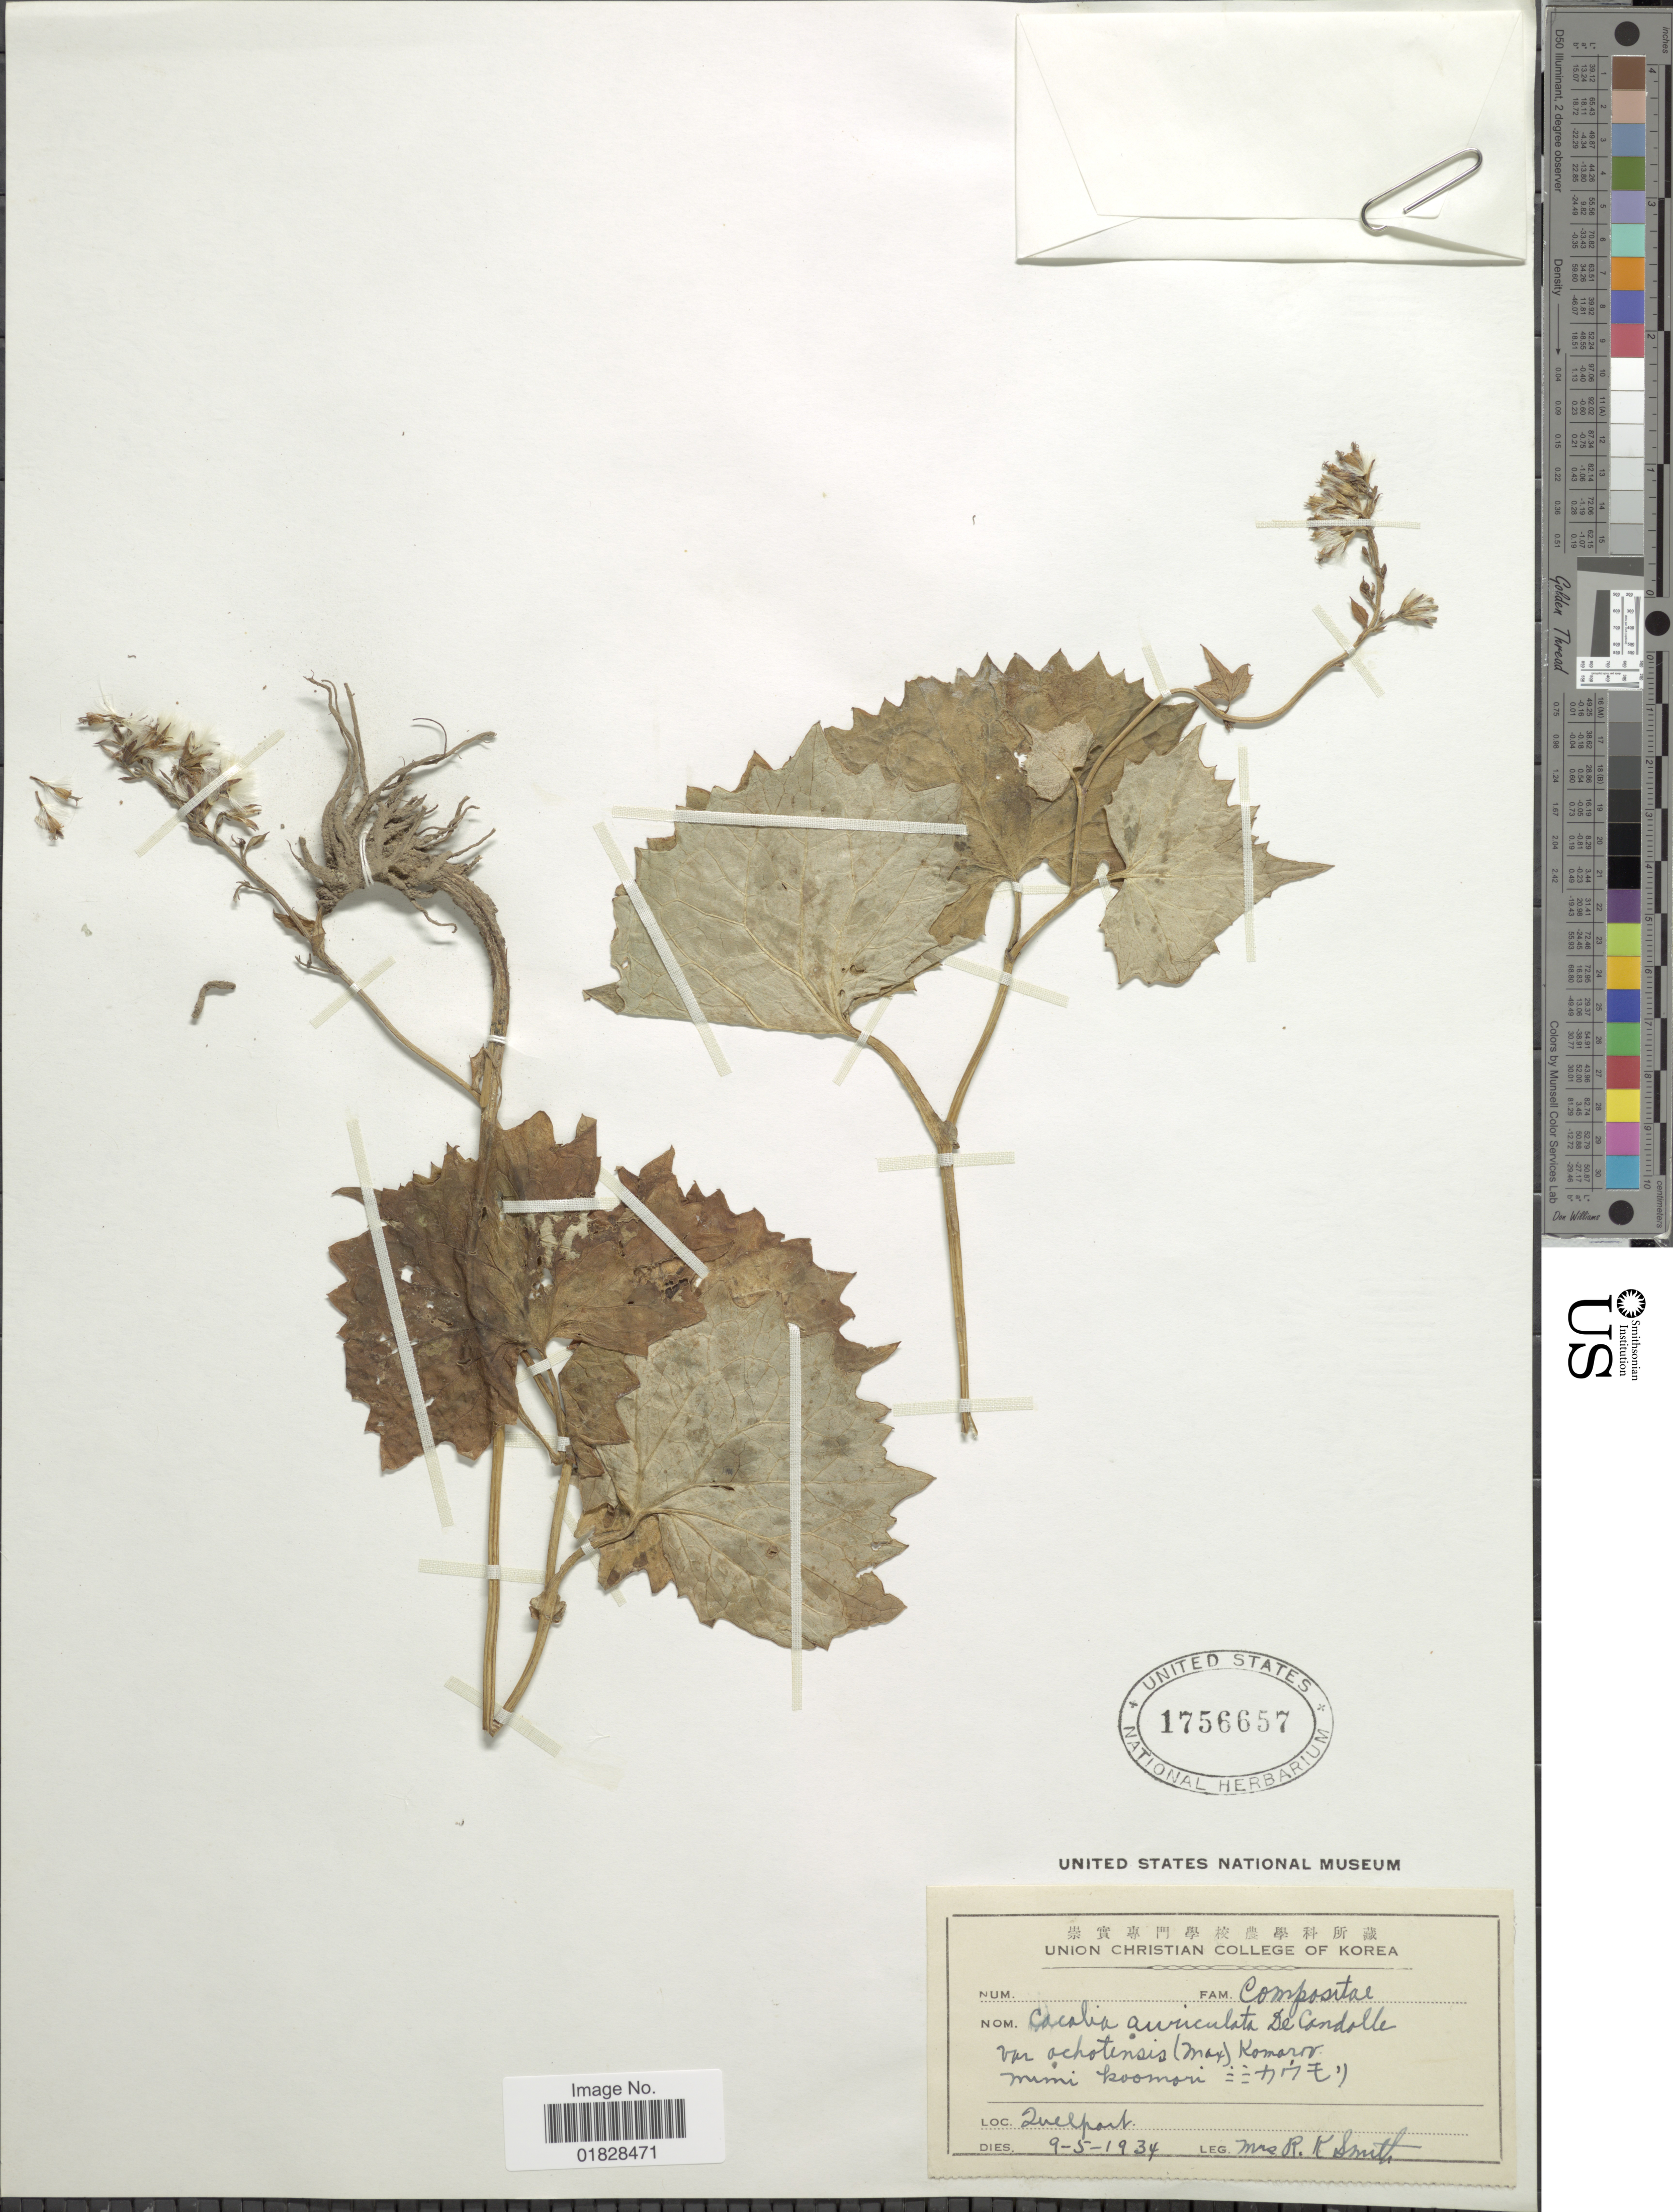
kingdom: Plantae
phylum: Tracheophyta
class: Magnoliopsida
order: Asterales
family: Asteraceae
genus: Parasenecio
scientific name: Parasenecio auriculatus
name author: (DC.) H. Koyama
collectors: R. Smith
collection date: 1934-05-09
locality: Zuelpart [interpreted]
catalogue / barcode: US 1756657